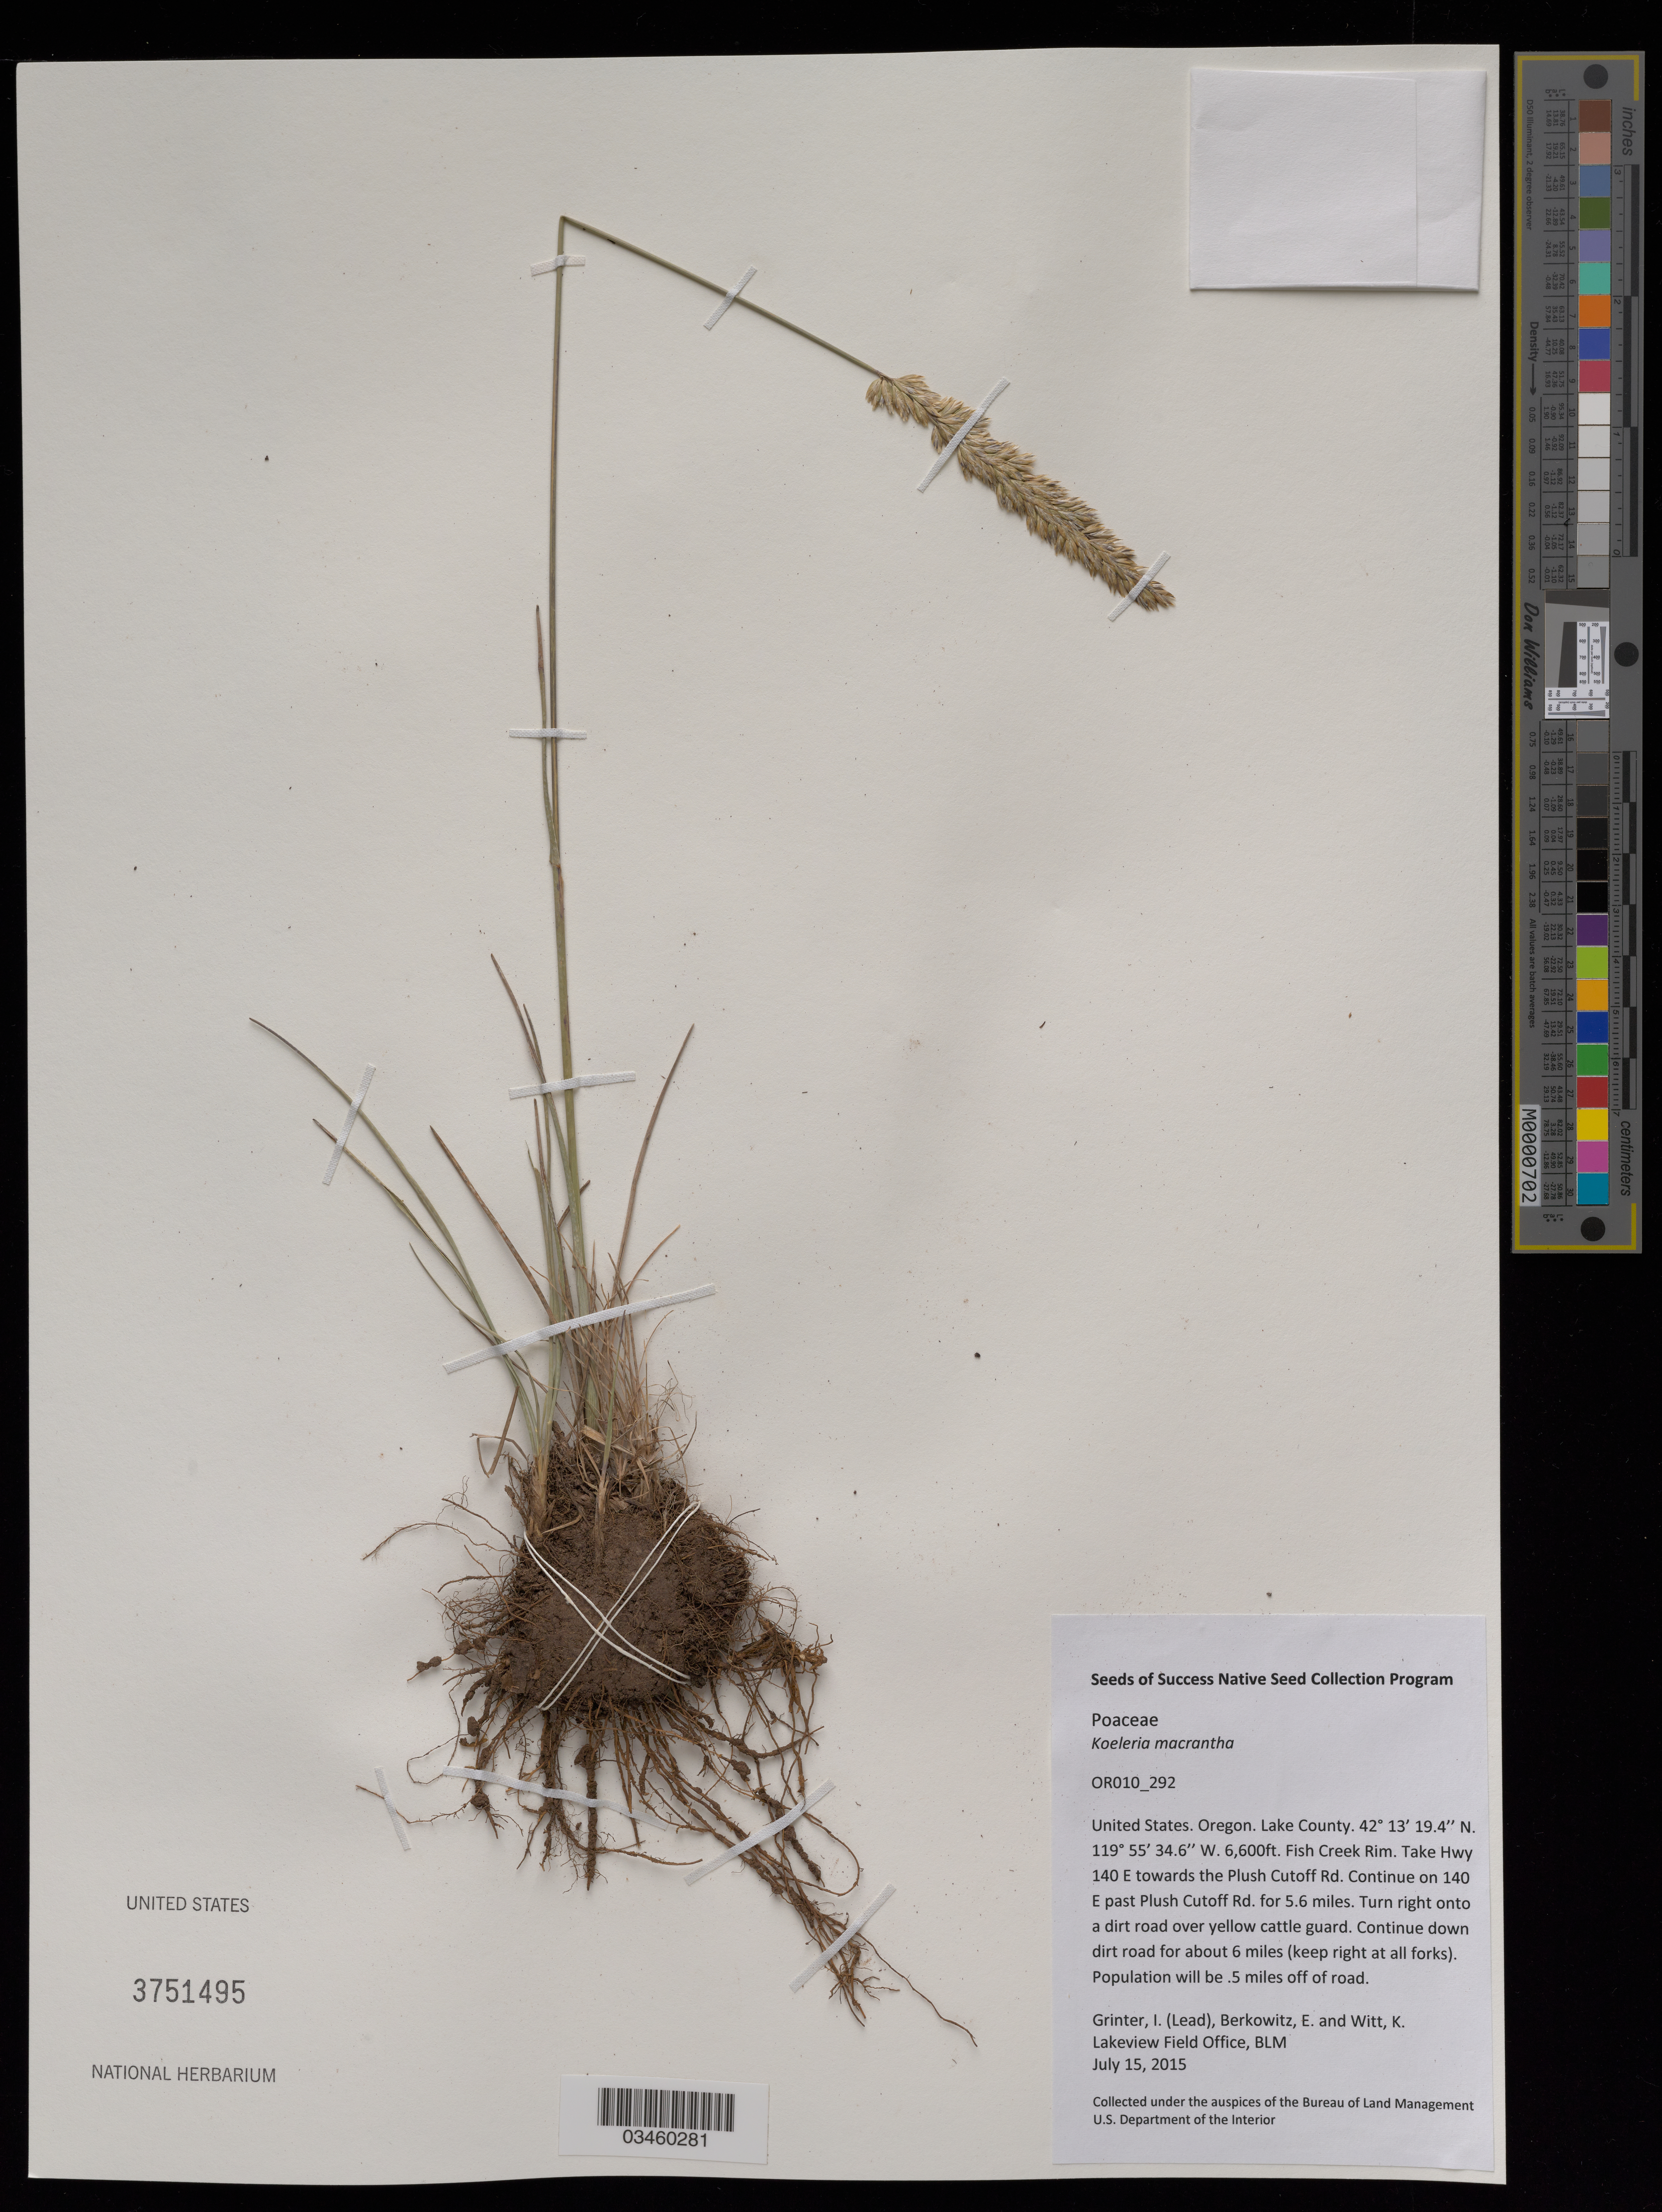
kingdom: Plantae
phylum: Tracheophyta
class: Liliopsida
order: Poales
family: Poaceae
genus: Koeleria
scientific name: Koeleria macrantha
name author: (Ledeb.) Schult.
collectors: I. Grinter, E. Berkowitz & K. Witt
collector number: OR010-292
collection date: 2015-07-15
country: United States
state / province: Oregon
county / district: Lake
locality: Lakeview Resource Area, Fish Creek Rim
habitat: Rocky low sage with intermixed juniper trees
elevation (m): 6600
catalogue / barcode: US 3751495